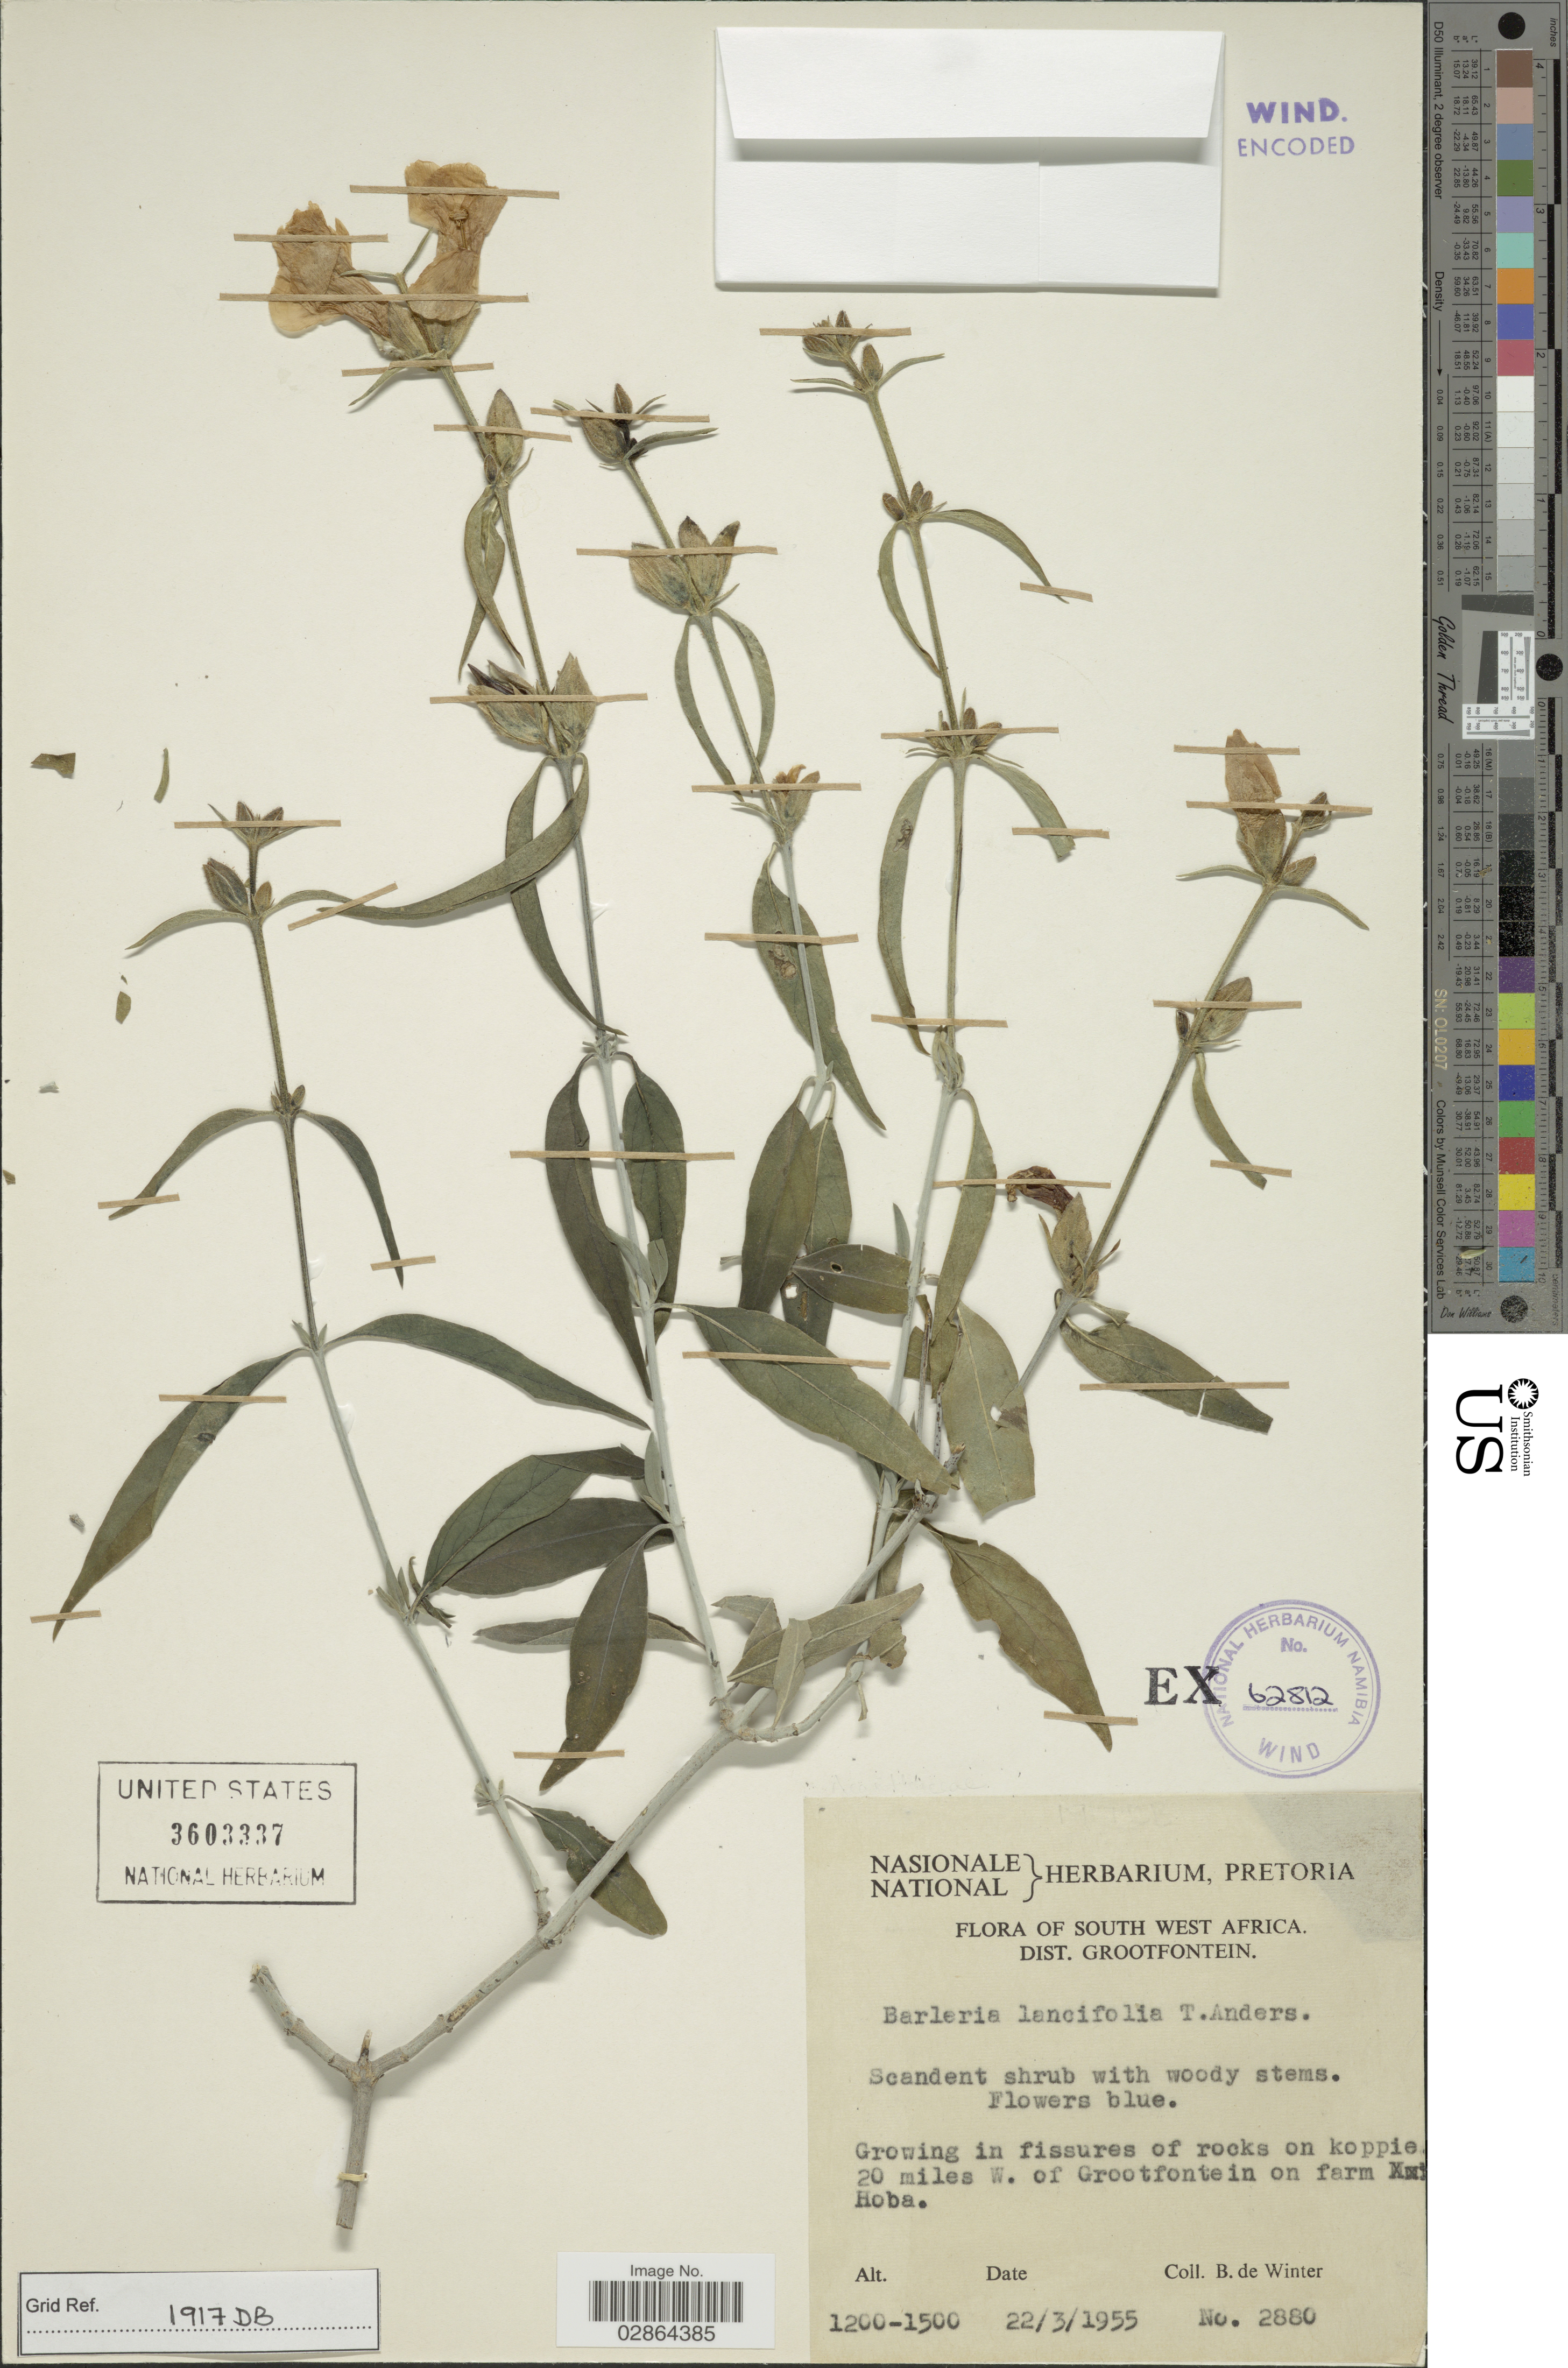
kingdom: Plantae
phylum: Tracheophyta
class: Magnoliopsida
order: Lamiales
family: Acanthaceae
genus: Barleria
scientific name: Barleria lancifolia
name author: T. Anderson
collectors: B. de Winter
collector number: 2880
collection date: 1955-03-22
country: Namibia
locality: South West Africa. Dist. Grootfontein. 20 miles W. of Grootfontein on farm Hoba.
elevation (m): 1200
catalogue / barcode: US 3603337